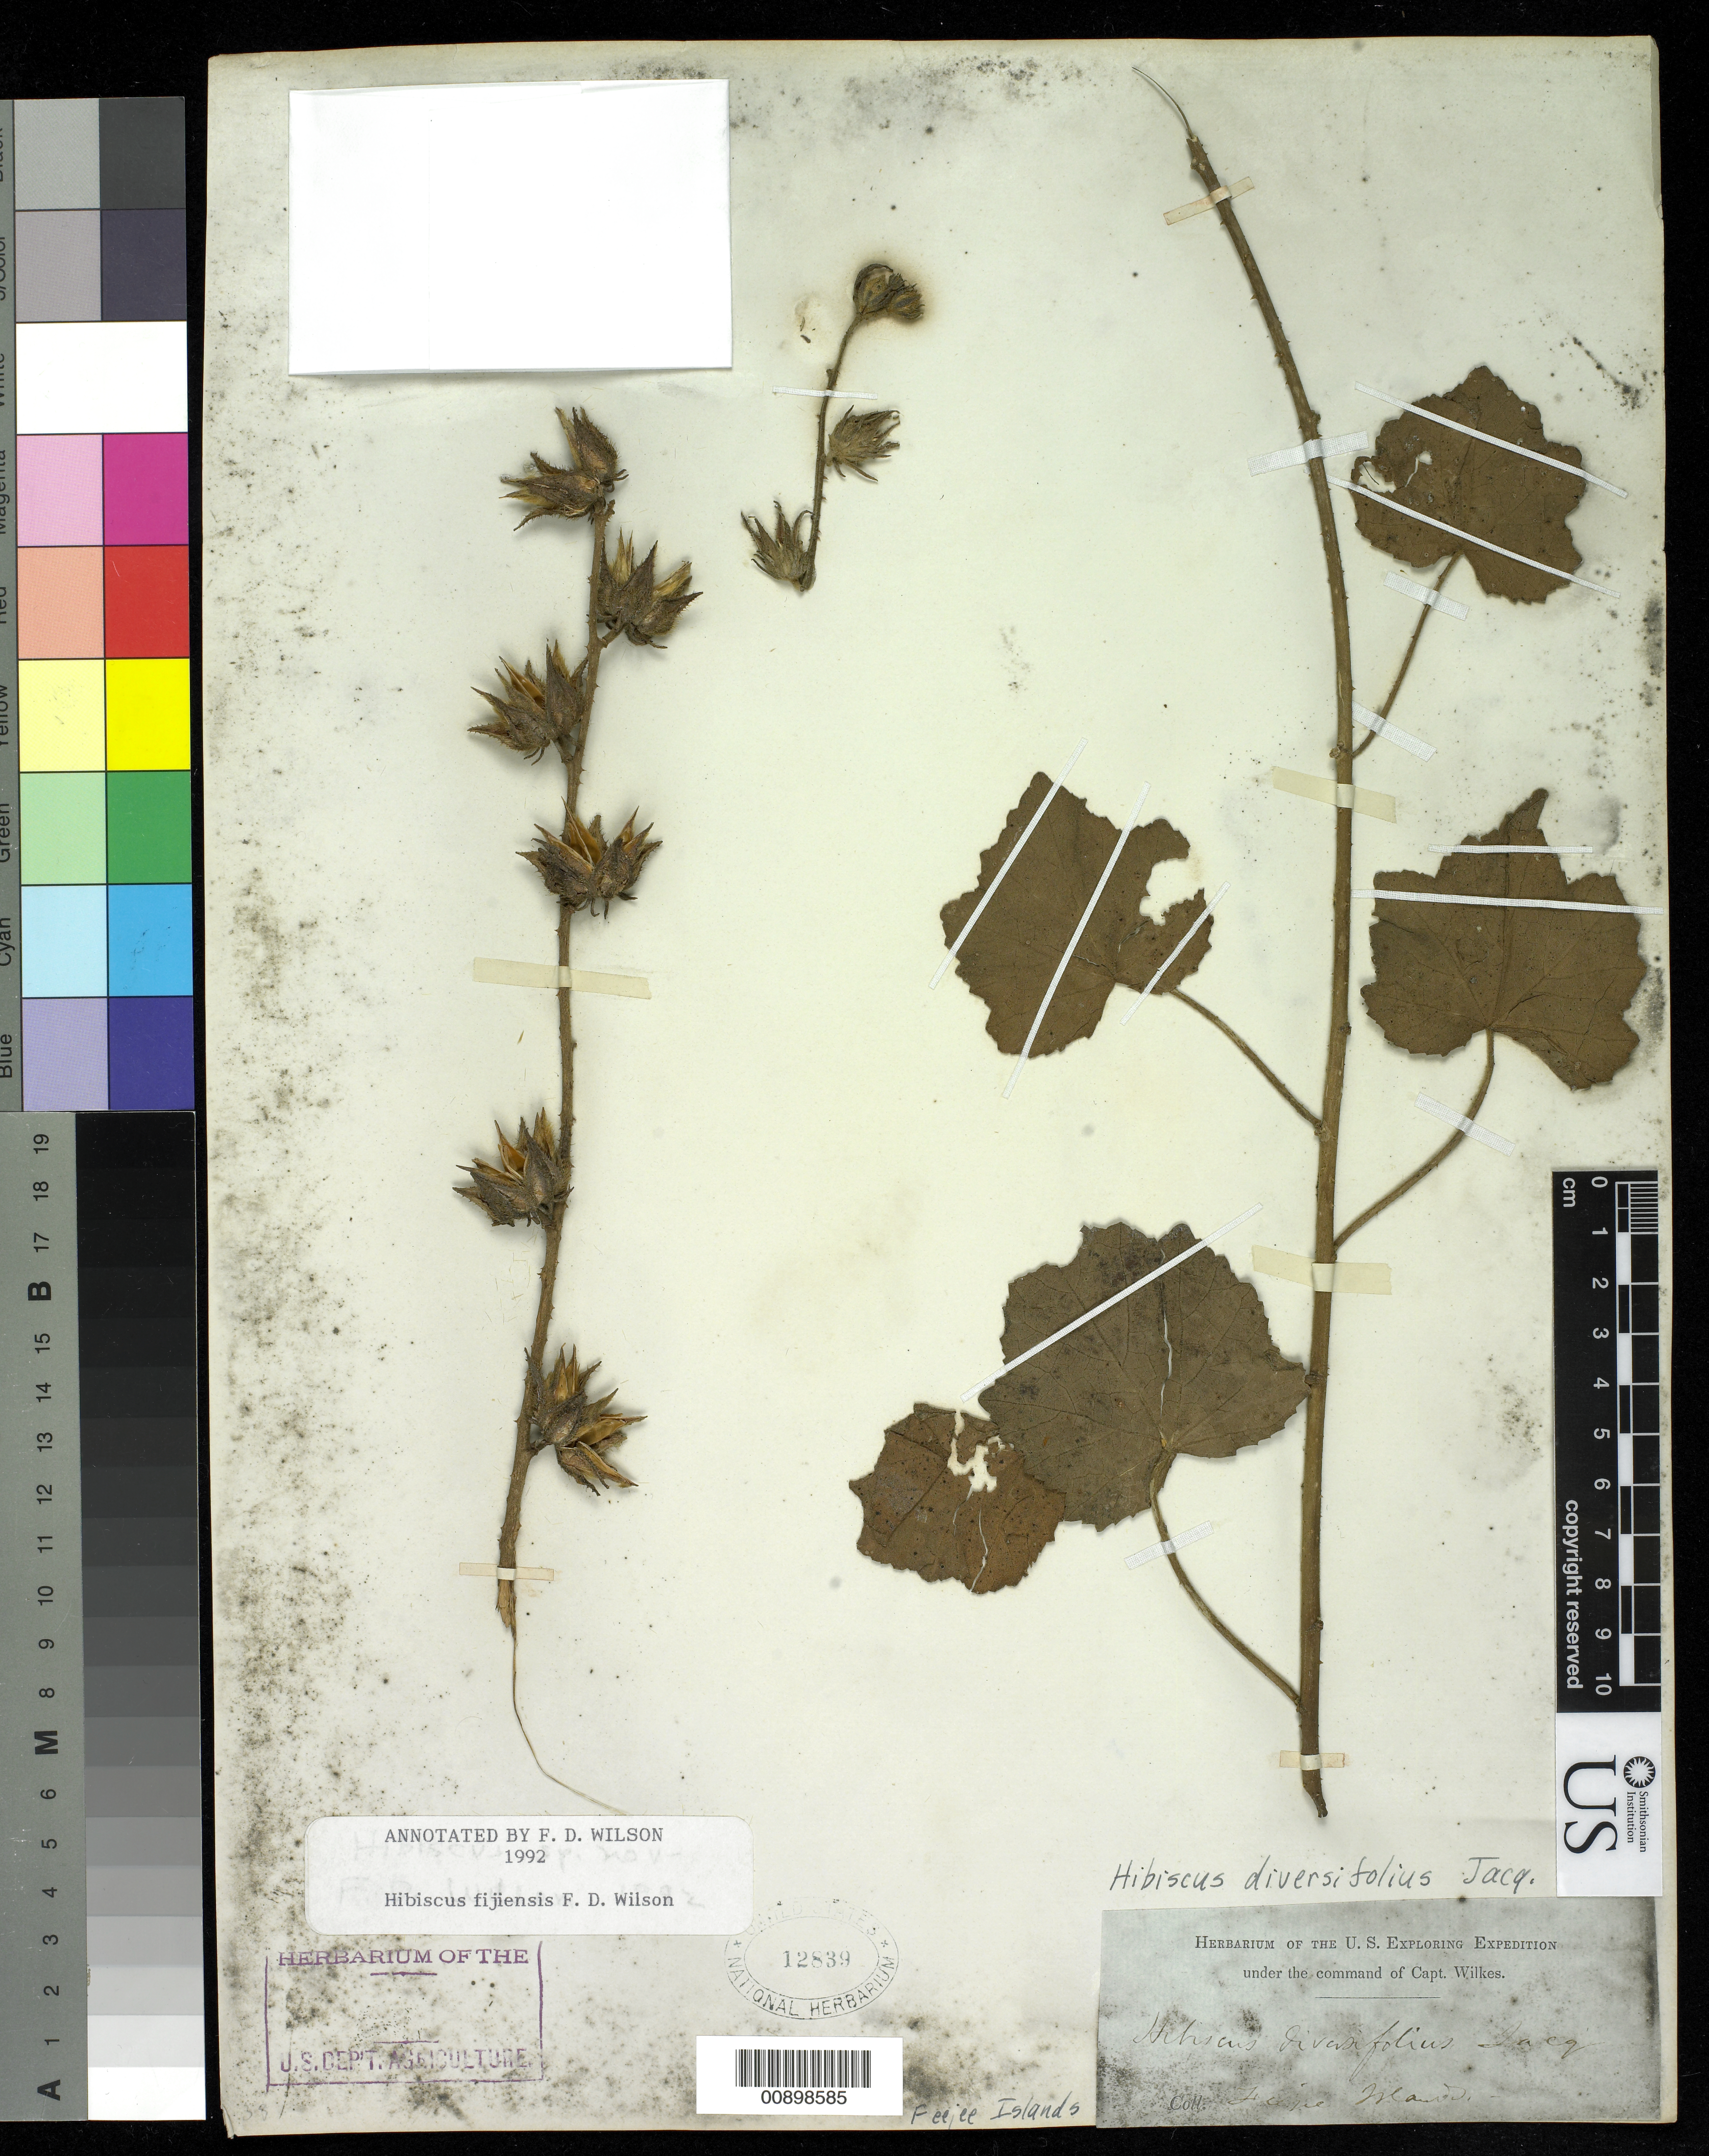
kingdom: Plantae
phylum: Tracheophyta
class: Magnoliopsida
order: Malvales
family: Malvaceae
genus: Sabdariffa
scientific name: Sabdariffa fijiensis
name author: (F.D. Wilson) M.M. Hanes & R.L. Barrett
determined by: Dorr, Laurence J., Curator (BOT), Smithsonian Institution - National Museum of Natural History (UNITED STATES)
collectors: Wilkes Explor. Exped.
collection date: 1838/1842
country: Fiji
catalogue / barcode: US 12839